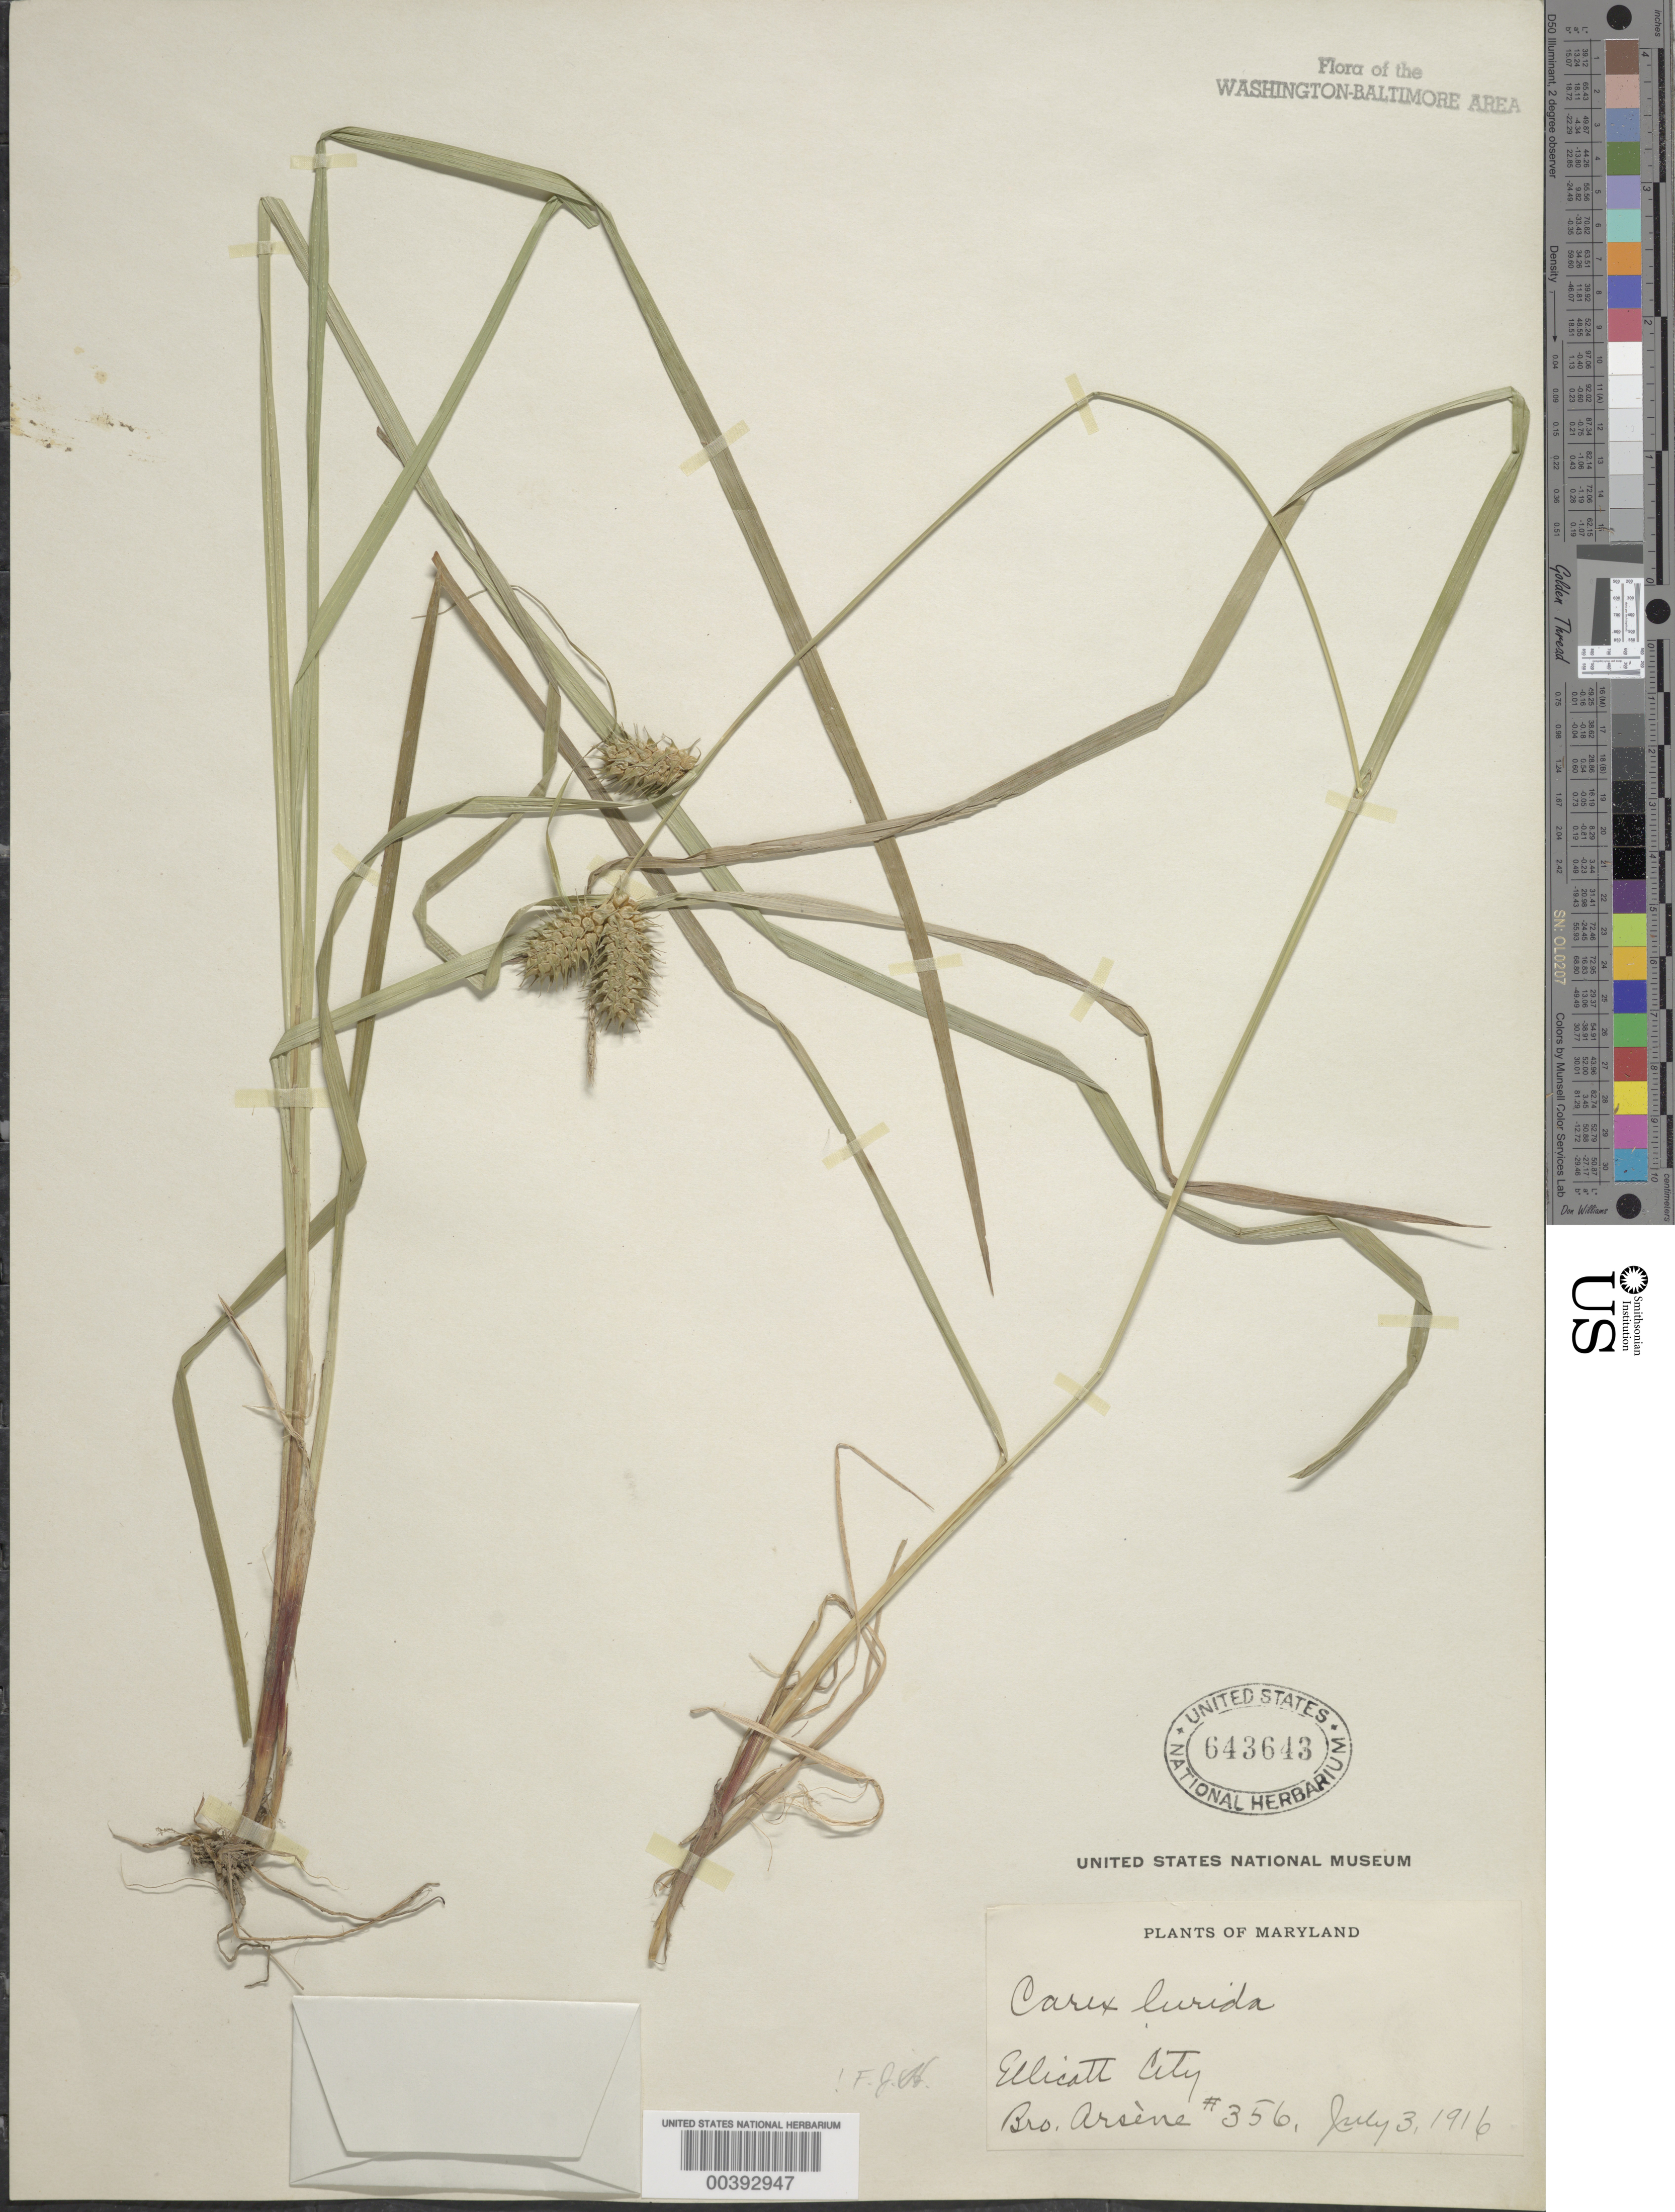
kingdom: Plantae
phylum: Tracheophyta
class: Liliopsida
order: Poales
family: Cyperaceae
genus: Carex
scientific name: Carex lurida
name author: Wahlenb.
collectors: Bro. G. Arsène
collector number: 356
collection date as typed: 03 Jul 1916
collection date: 1916-07-03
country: United States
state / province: Maryland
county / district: Howard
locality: Ellicott City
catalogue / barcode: US 643643